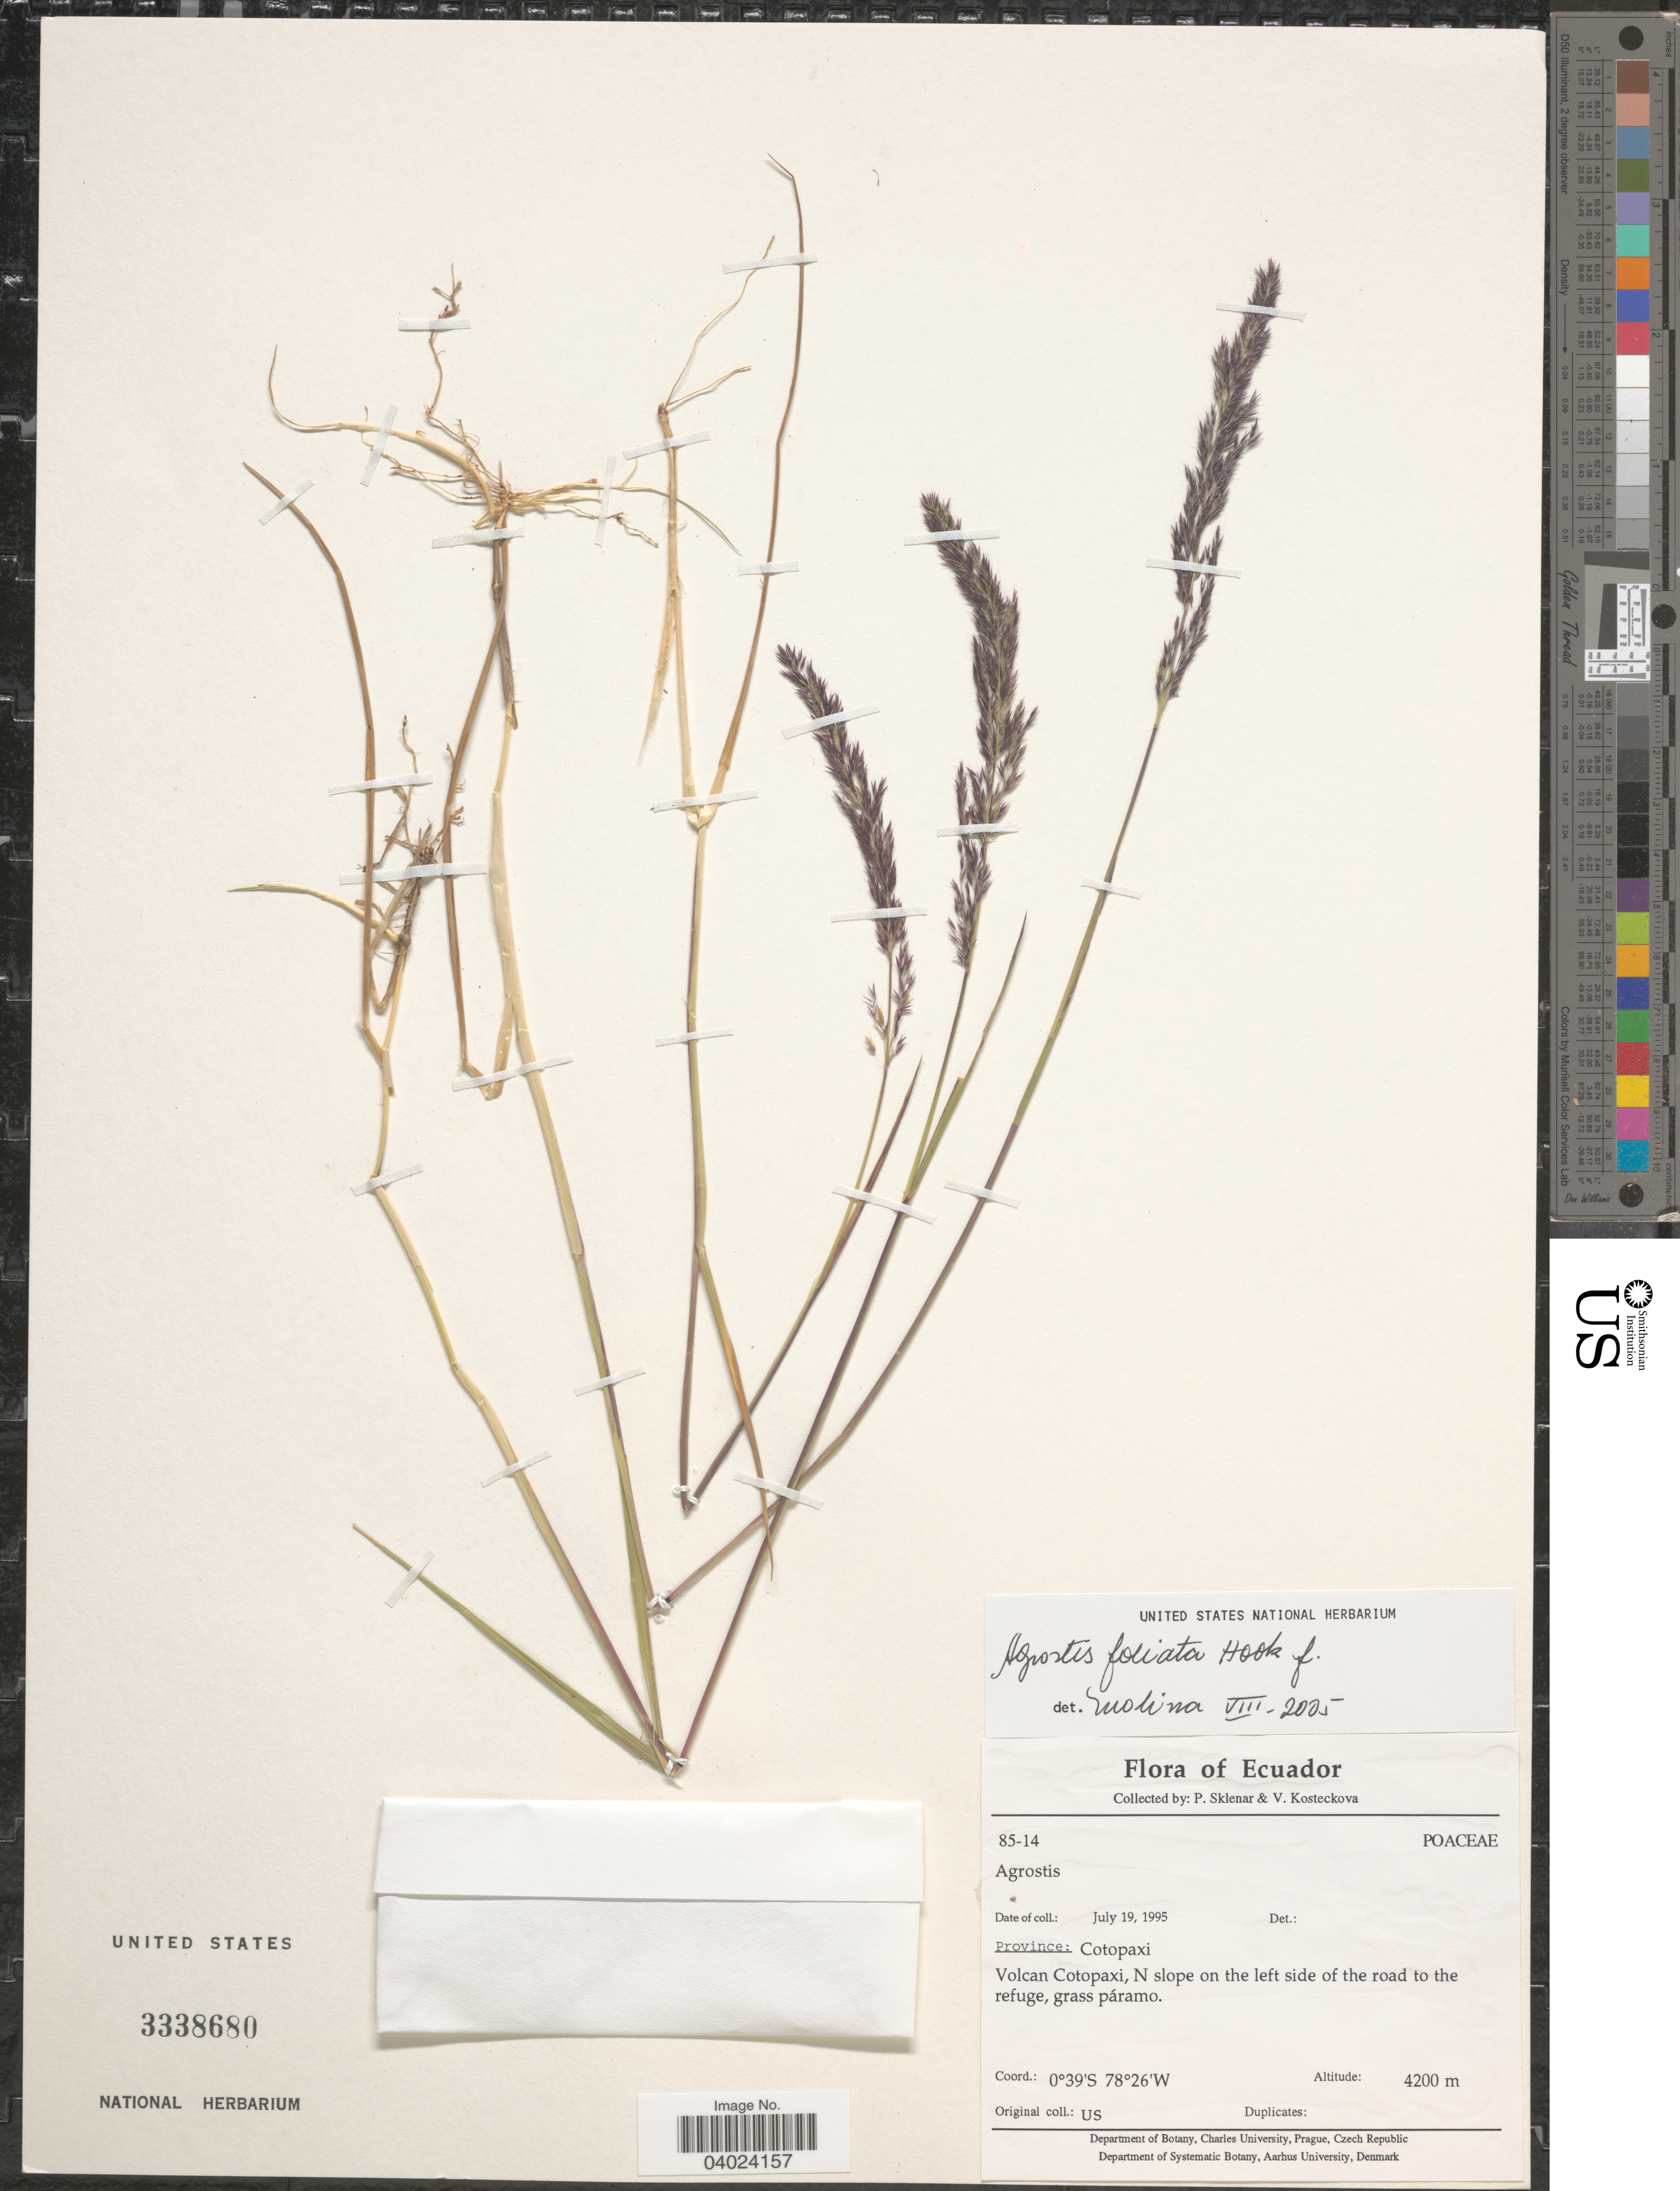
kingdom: Plantae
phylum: Tracheophyta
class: Liliopsida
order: Poales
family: Poaceae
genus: Agrostis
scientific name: Agrostis foliata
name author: Hook. f.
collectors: P. Sklenar & V. Kosteckova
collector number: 85-14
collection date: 1995-07-19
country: Ecuador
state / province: Cotopaxi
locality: Volcan Cotopaxi, N slope on the left side of the road to the refuge.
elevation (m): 4200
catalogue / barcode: US 3338680